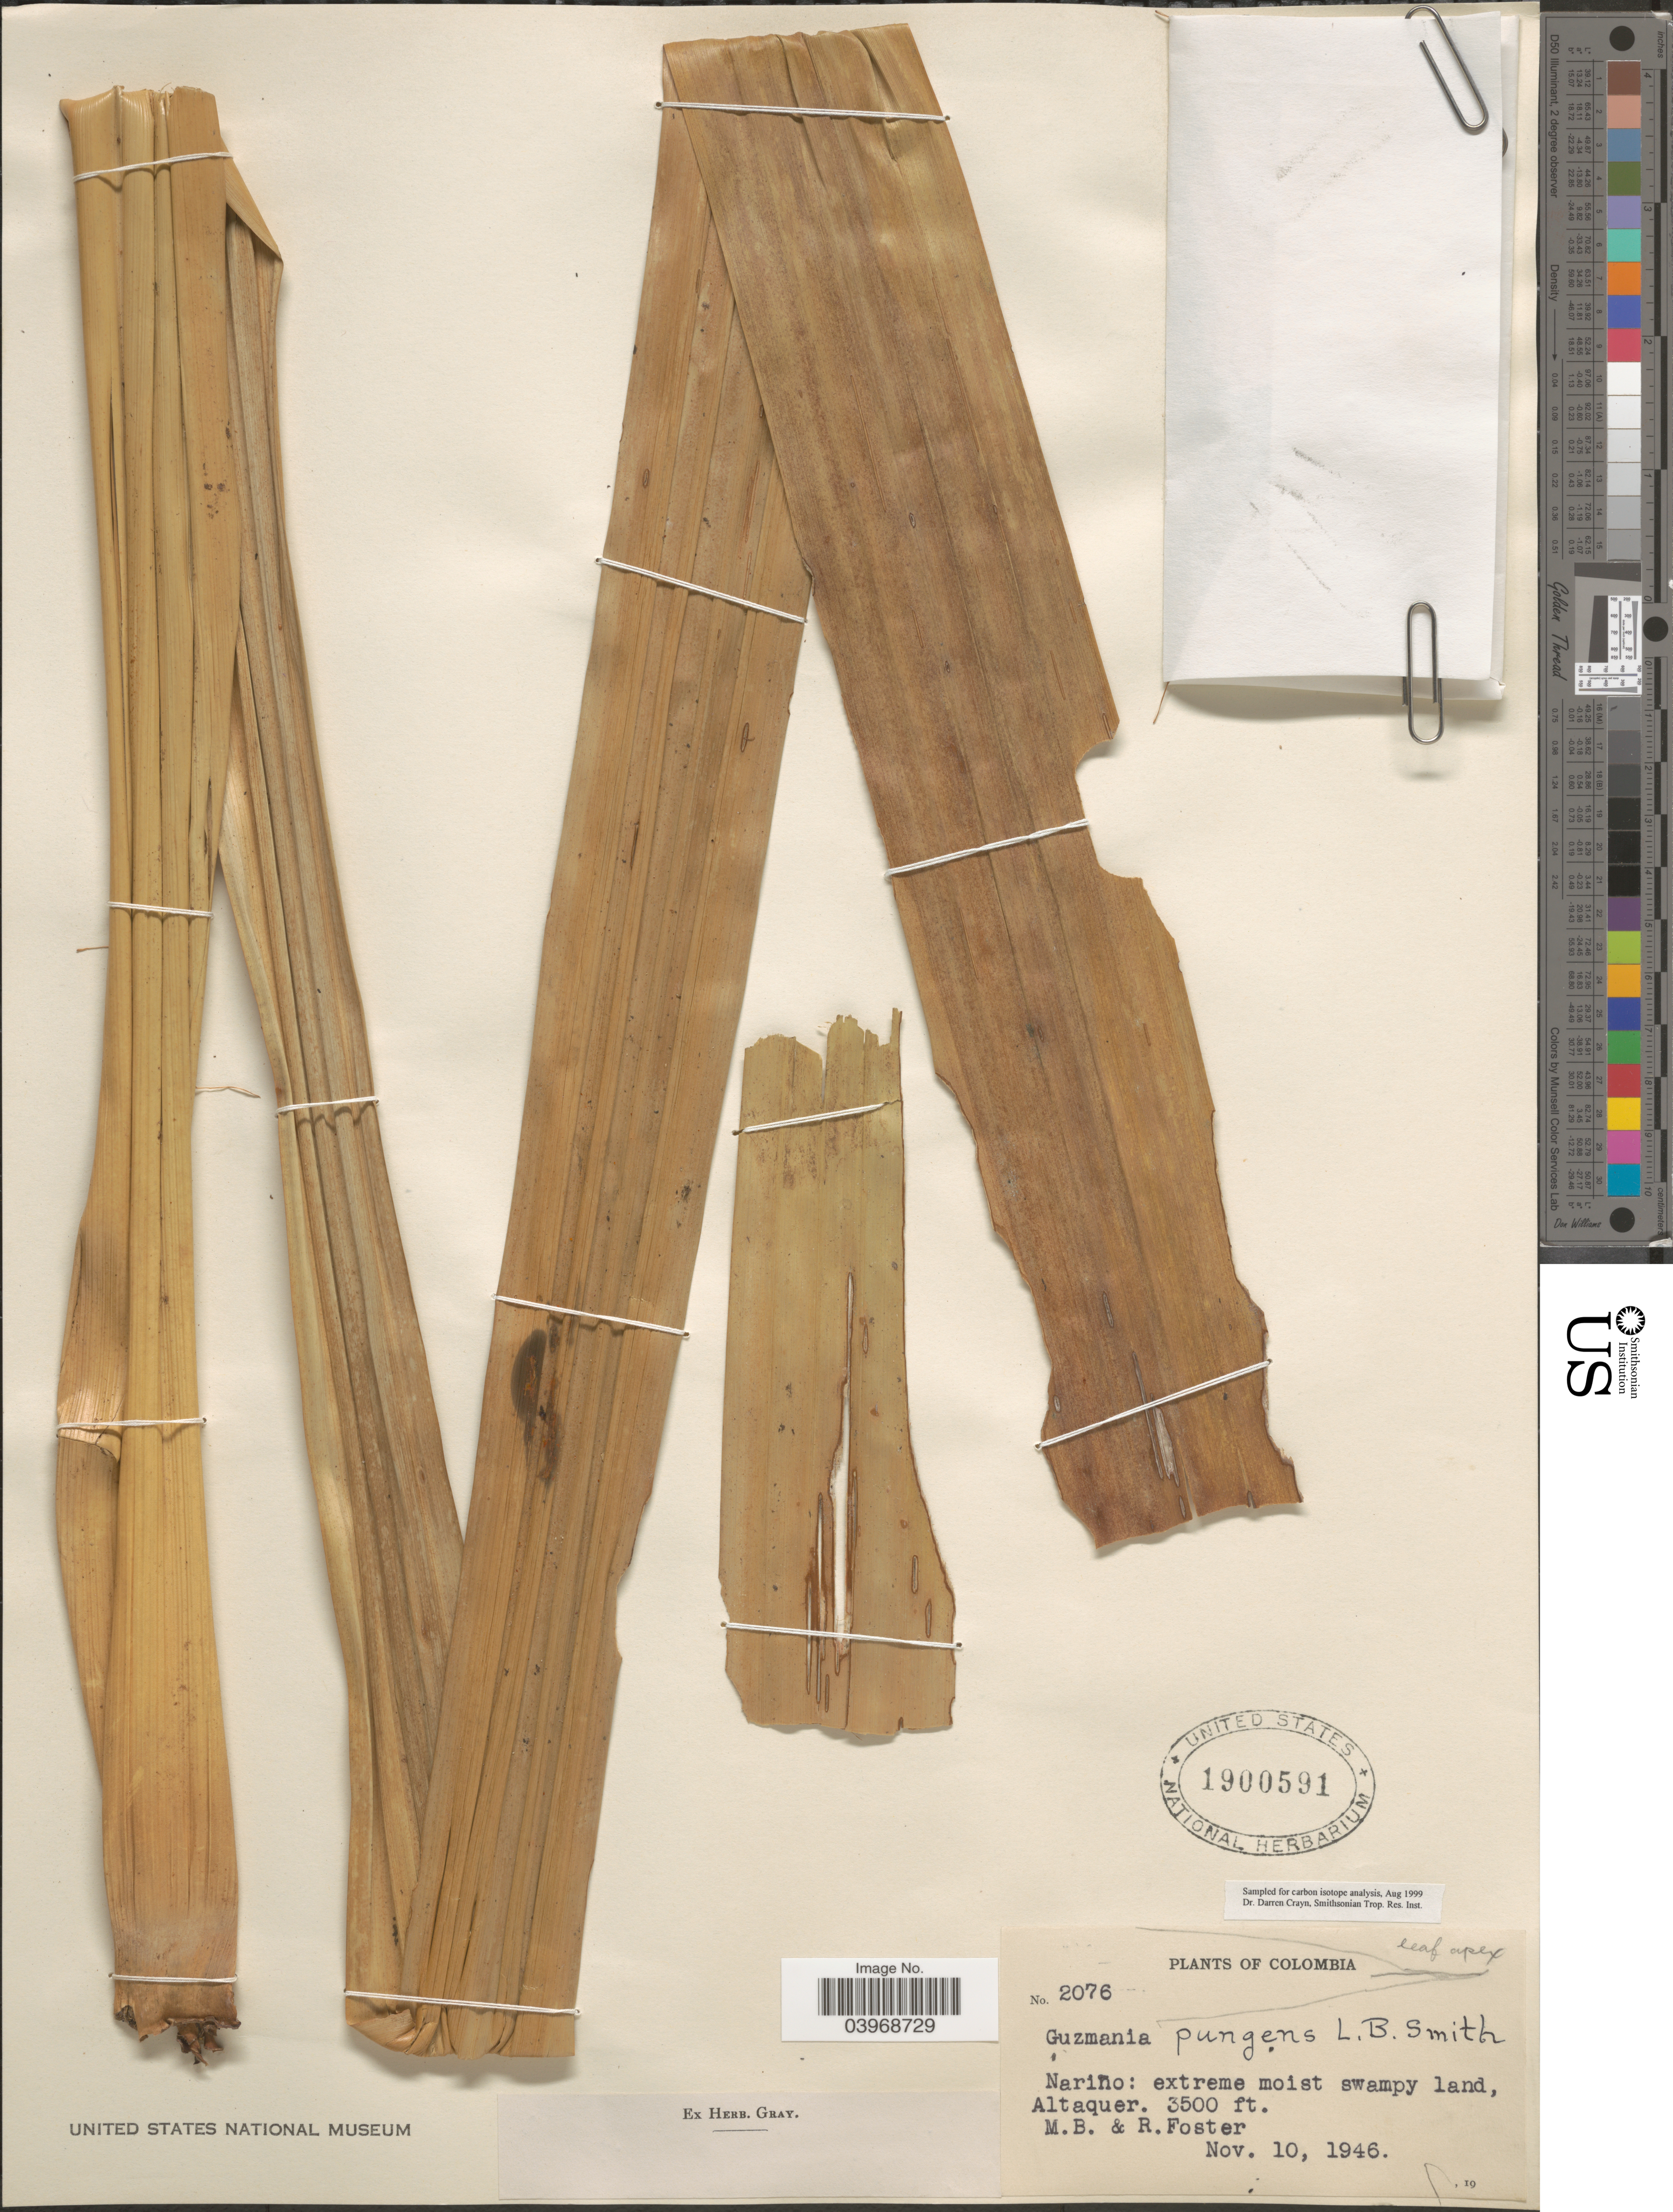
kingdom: Plantae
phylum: Tracheophyta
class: Liliopsida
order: Poales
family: Bromeliaceae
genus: Guzmania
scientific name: Guzmania pungens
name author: L.B. Sm.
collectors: M. B. Foster & R. Foster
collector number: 2076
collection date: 1946-11-10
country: Colombia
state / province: Nariño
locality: Extreme moist swamp land, Altaquer.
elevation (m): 1067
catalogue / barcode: US 1900591